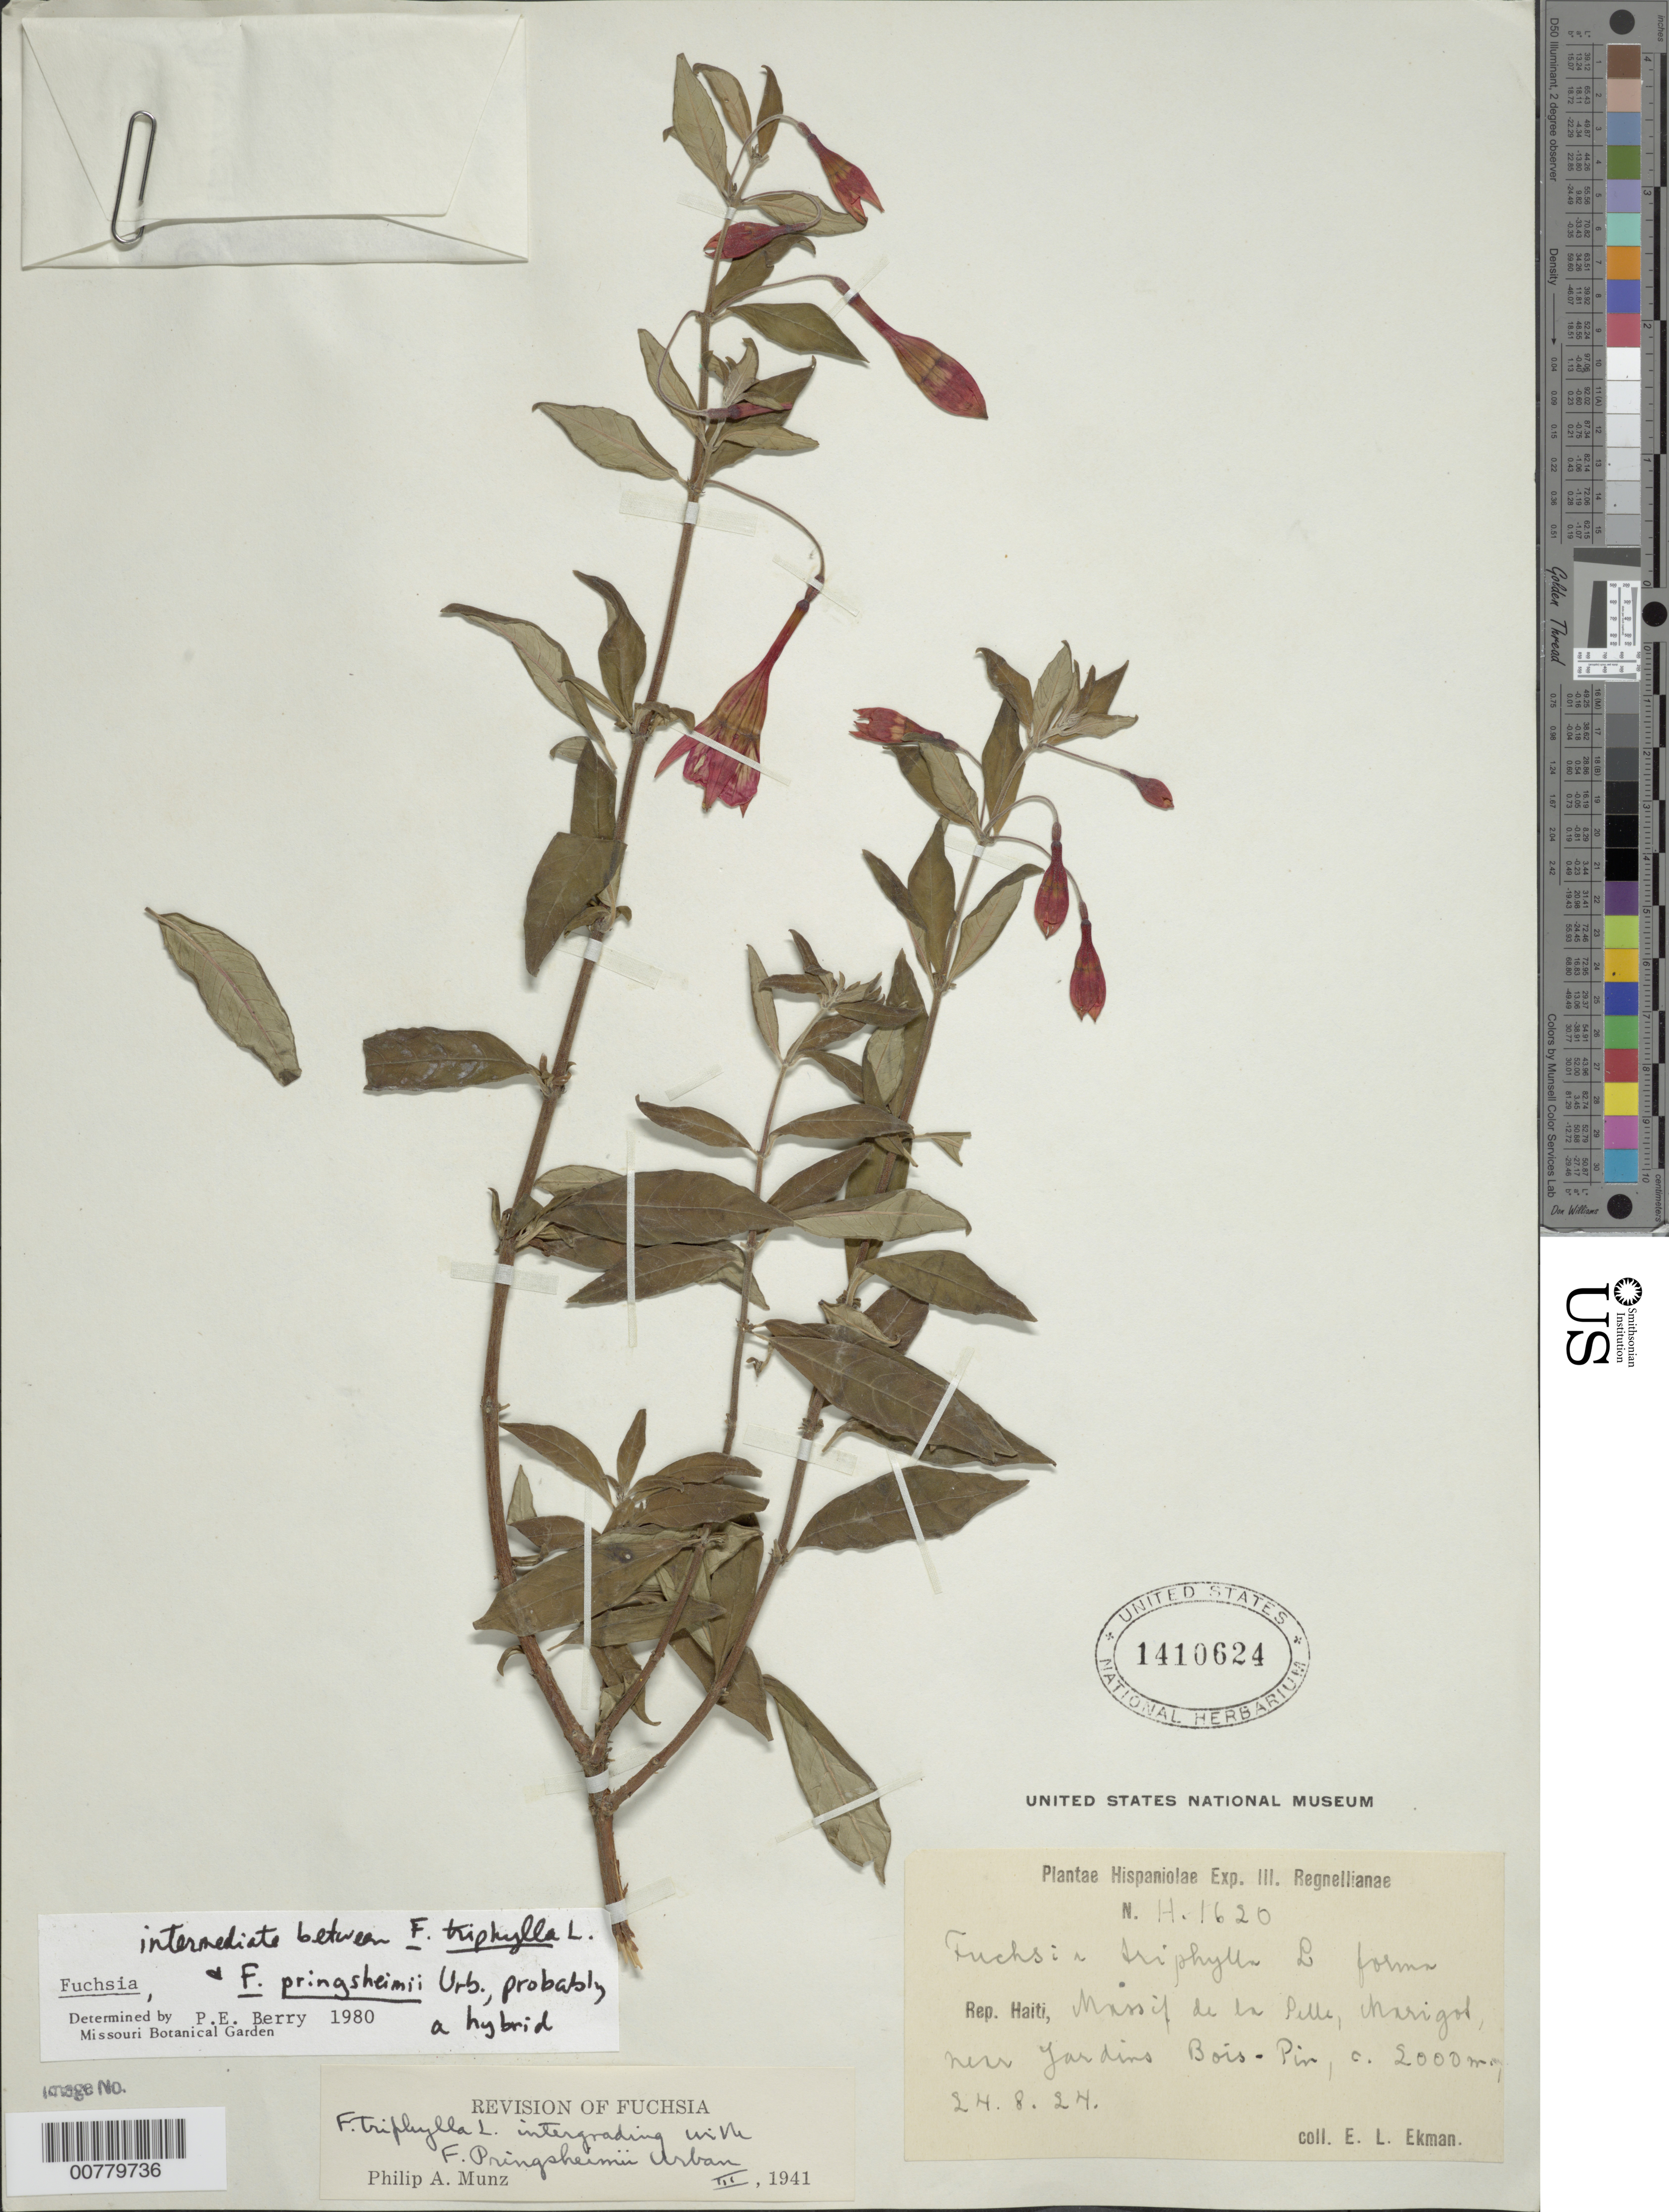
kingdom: Plantae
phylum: Tracheophyta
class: Magnoliopsida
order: Myrtales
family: Onagraceae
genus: Fuchsia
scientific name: Fuchsia triphylla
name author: L.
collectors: E. L. Ekman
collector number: H 1620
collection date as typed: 24 Aug 1924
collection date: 1924-08-24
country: Haiti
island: Hispaniola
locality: Massif de la Selle, Marrigot, near Jardins Bois-Pin.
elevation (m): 2000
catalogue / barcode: US 1410624